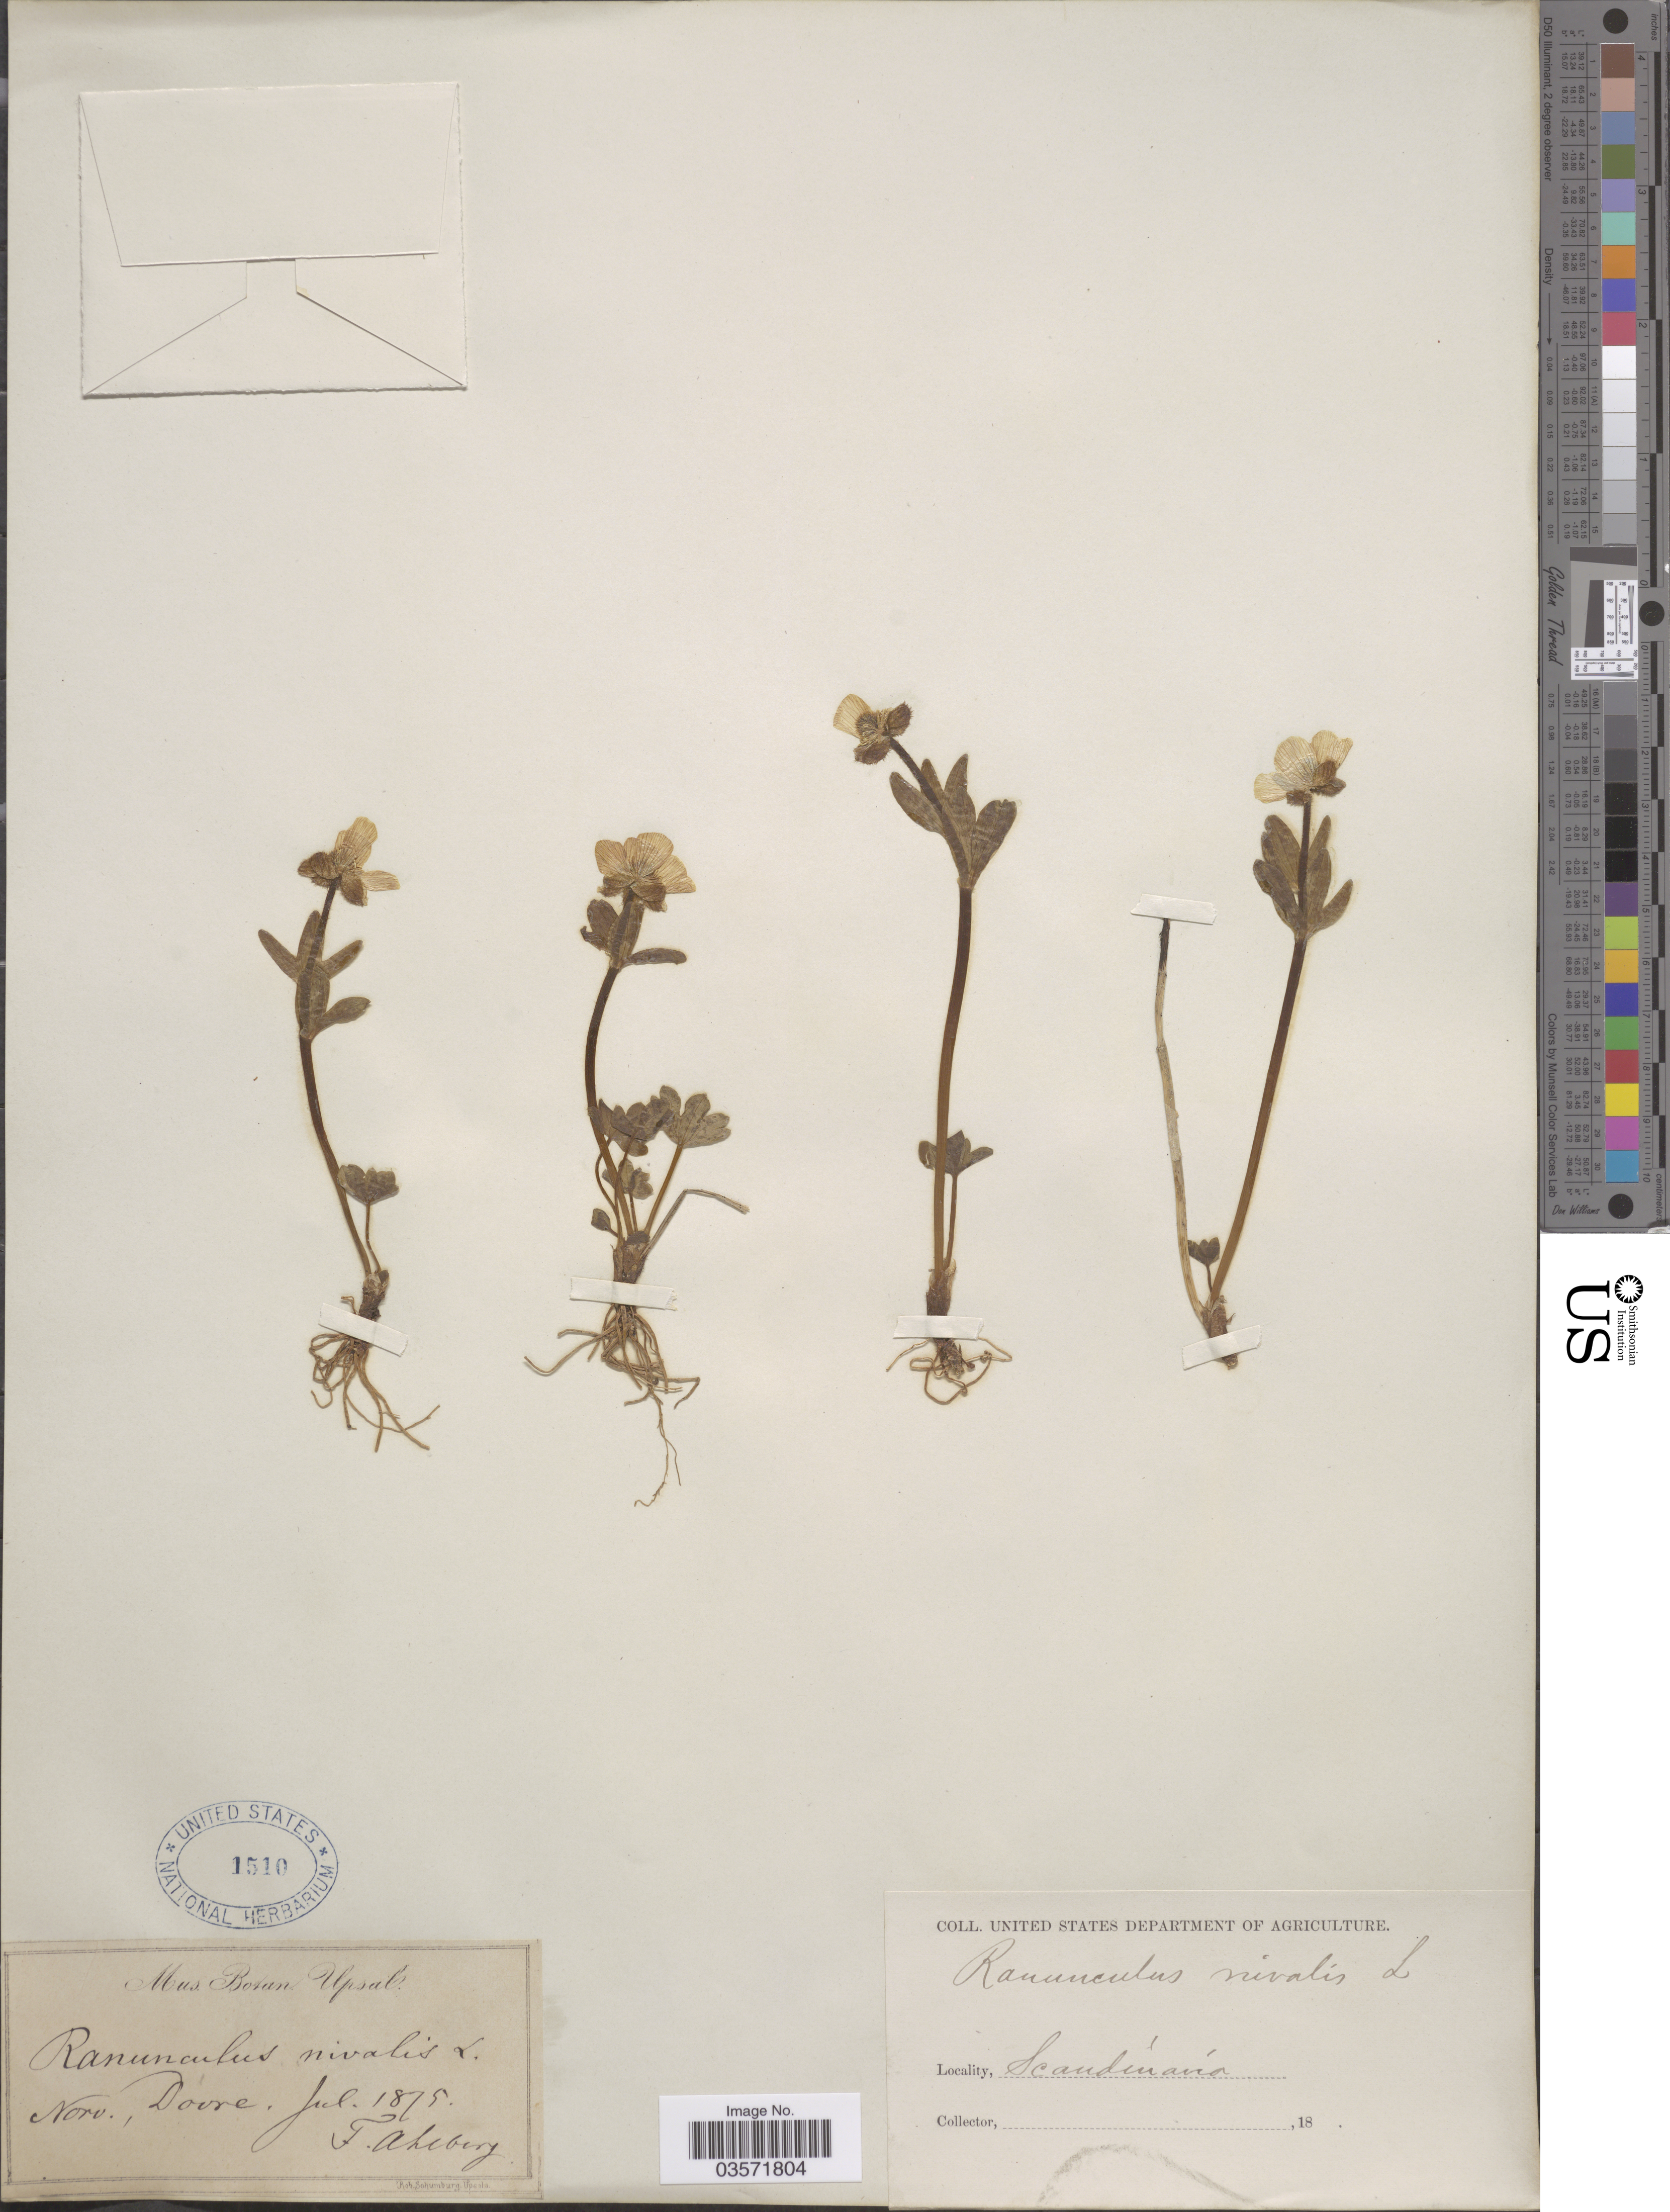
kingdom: Plantae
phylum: Tracheophyta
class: Magnoliopsida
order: Ranunculales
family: Ranunculaceae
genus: Ranunculus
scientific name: Ranunculus nivalis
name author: L.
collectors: F. Ahlberg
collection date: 1875-07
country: Norway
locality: Norv., Dovre. Scandinavia.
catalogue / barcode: US 1510